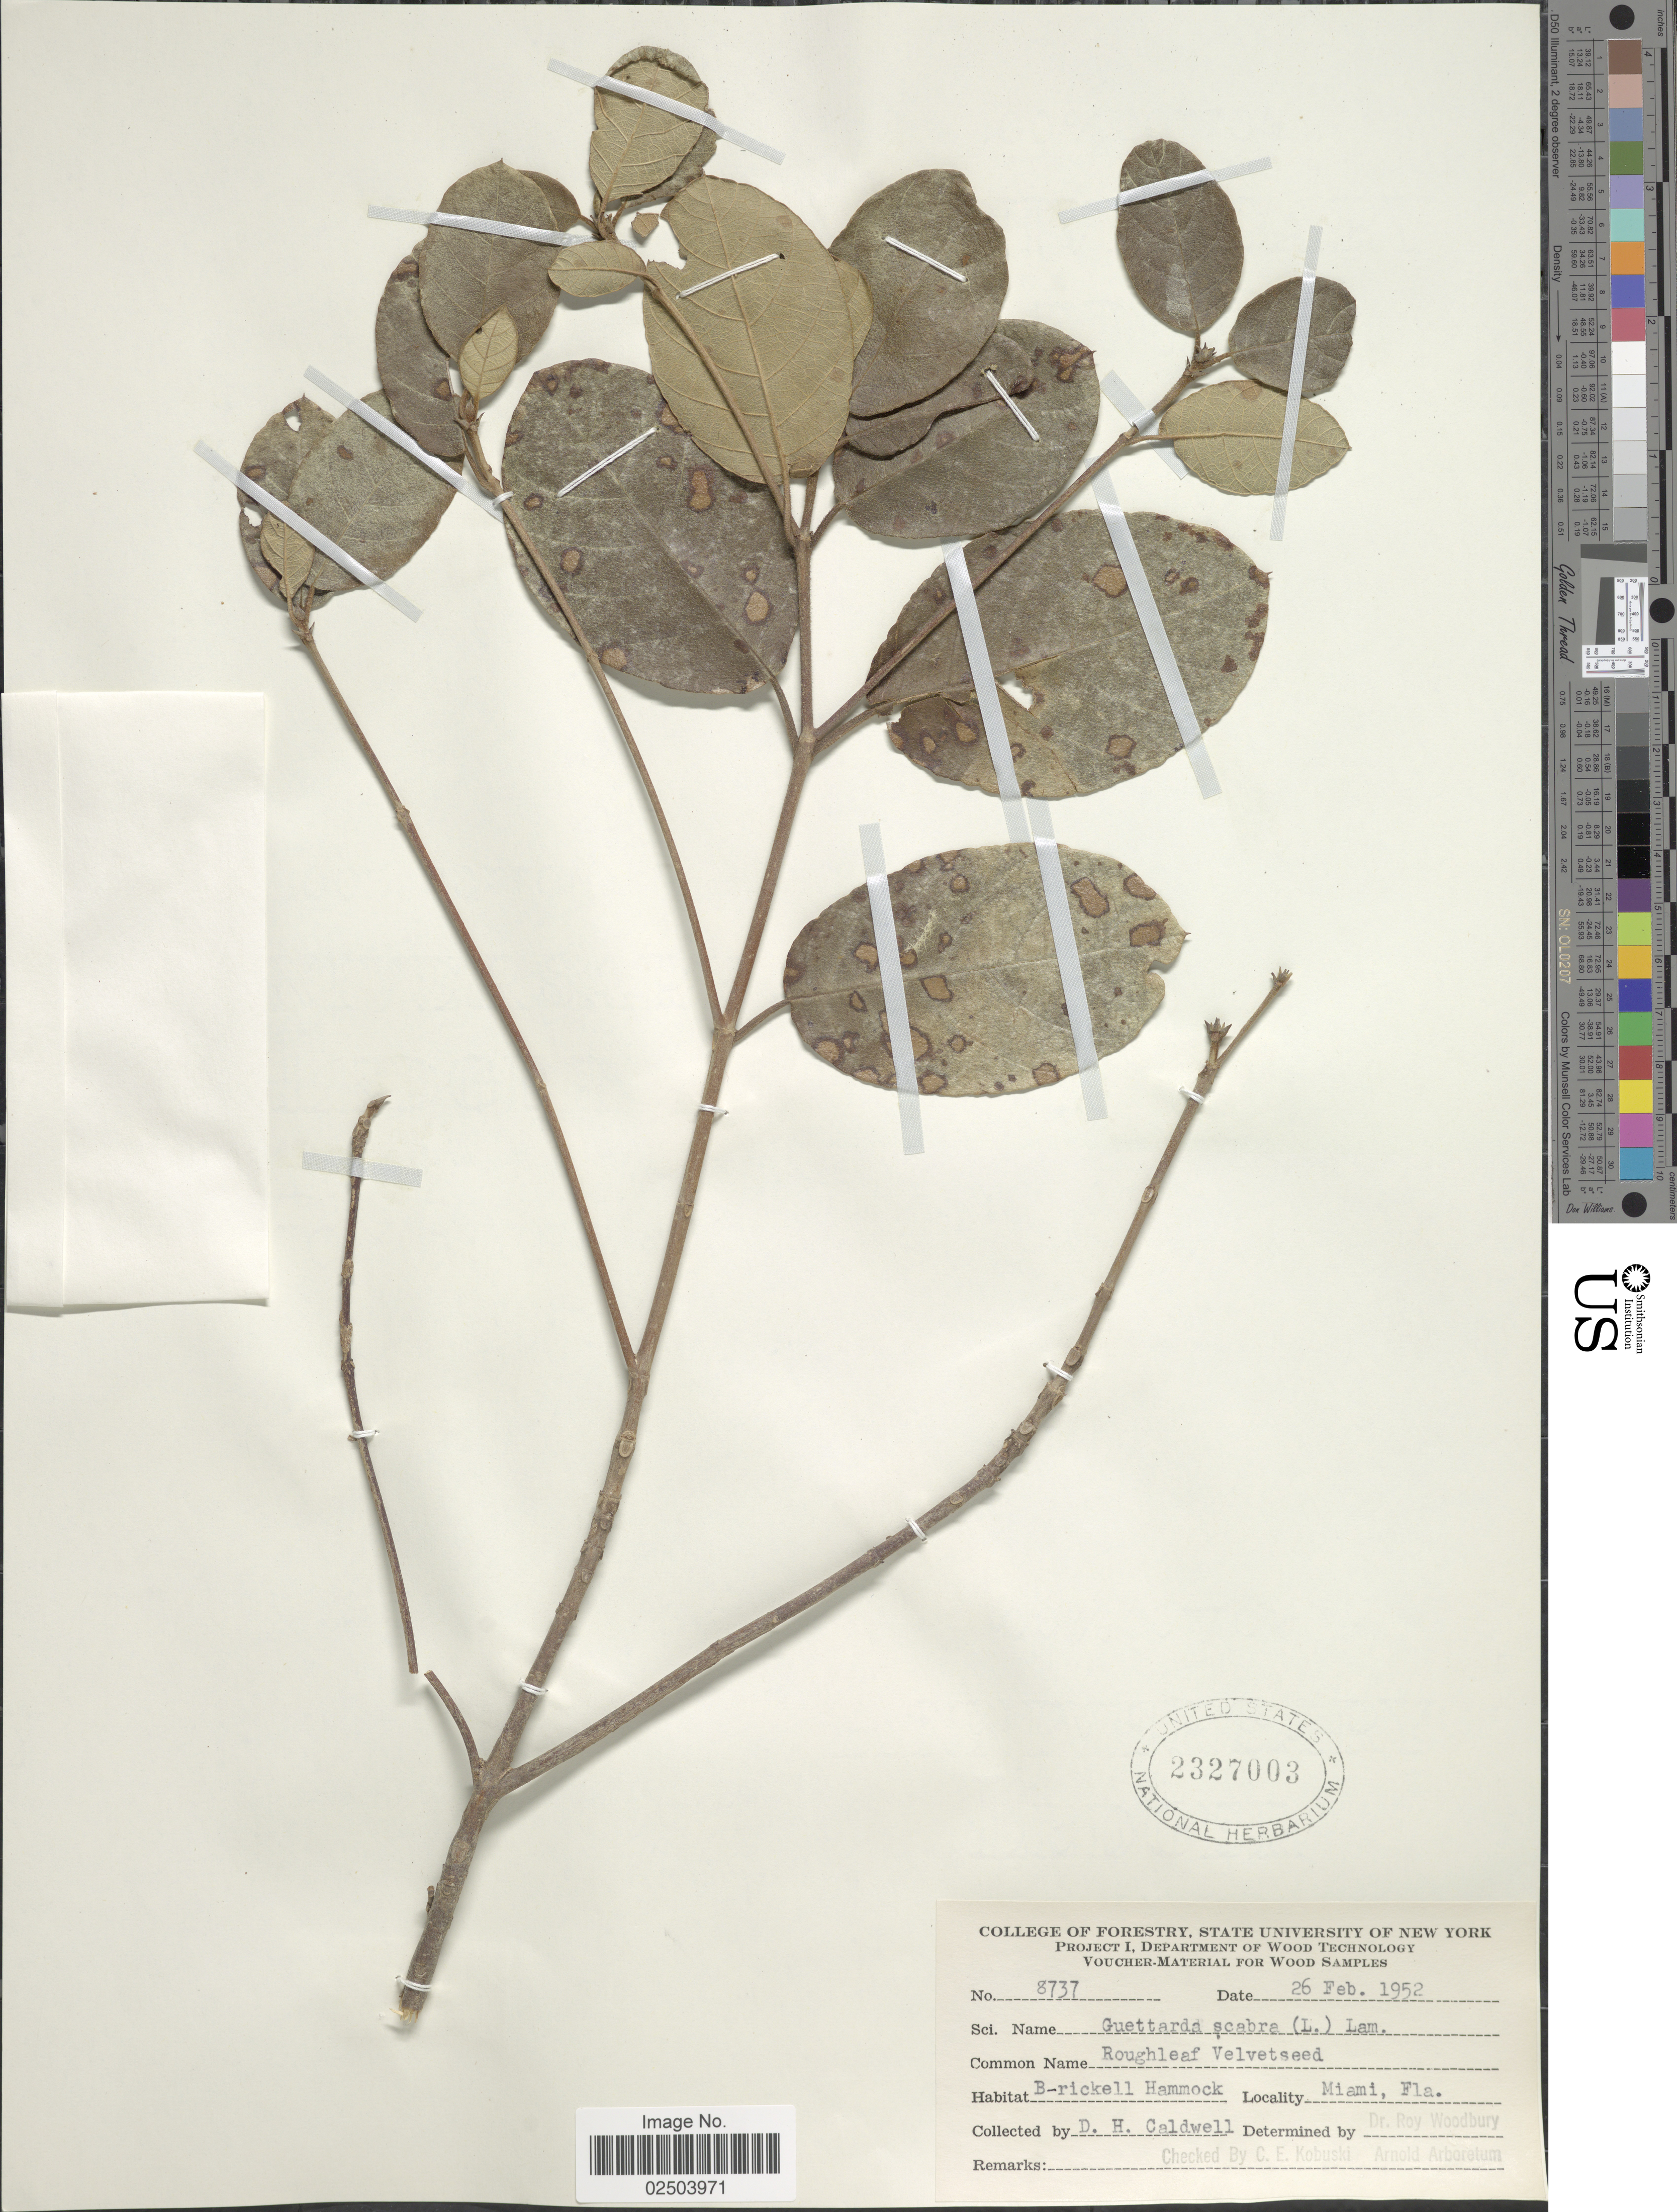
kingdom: Plantae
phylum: Tracheophyta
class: Magnoliopsida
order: Gentianales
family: Rubiaceae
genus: Guettarda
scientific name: Guettarda scabra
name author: (L.) Vent.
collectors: D. H. Caldwell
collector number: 8737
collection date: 1952-02-26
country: United States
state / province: Florida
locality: Miami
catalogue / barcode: US 2327003